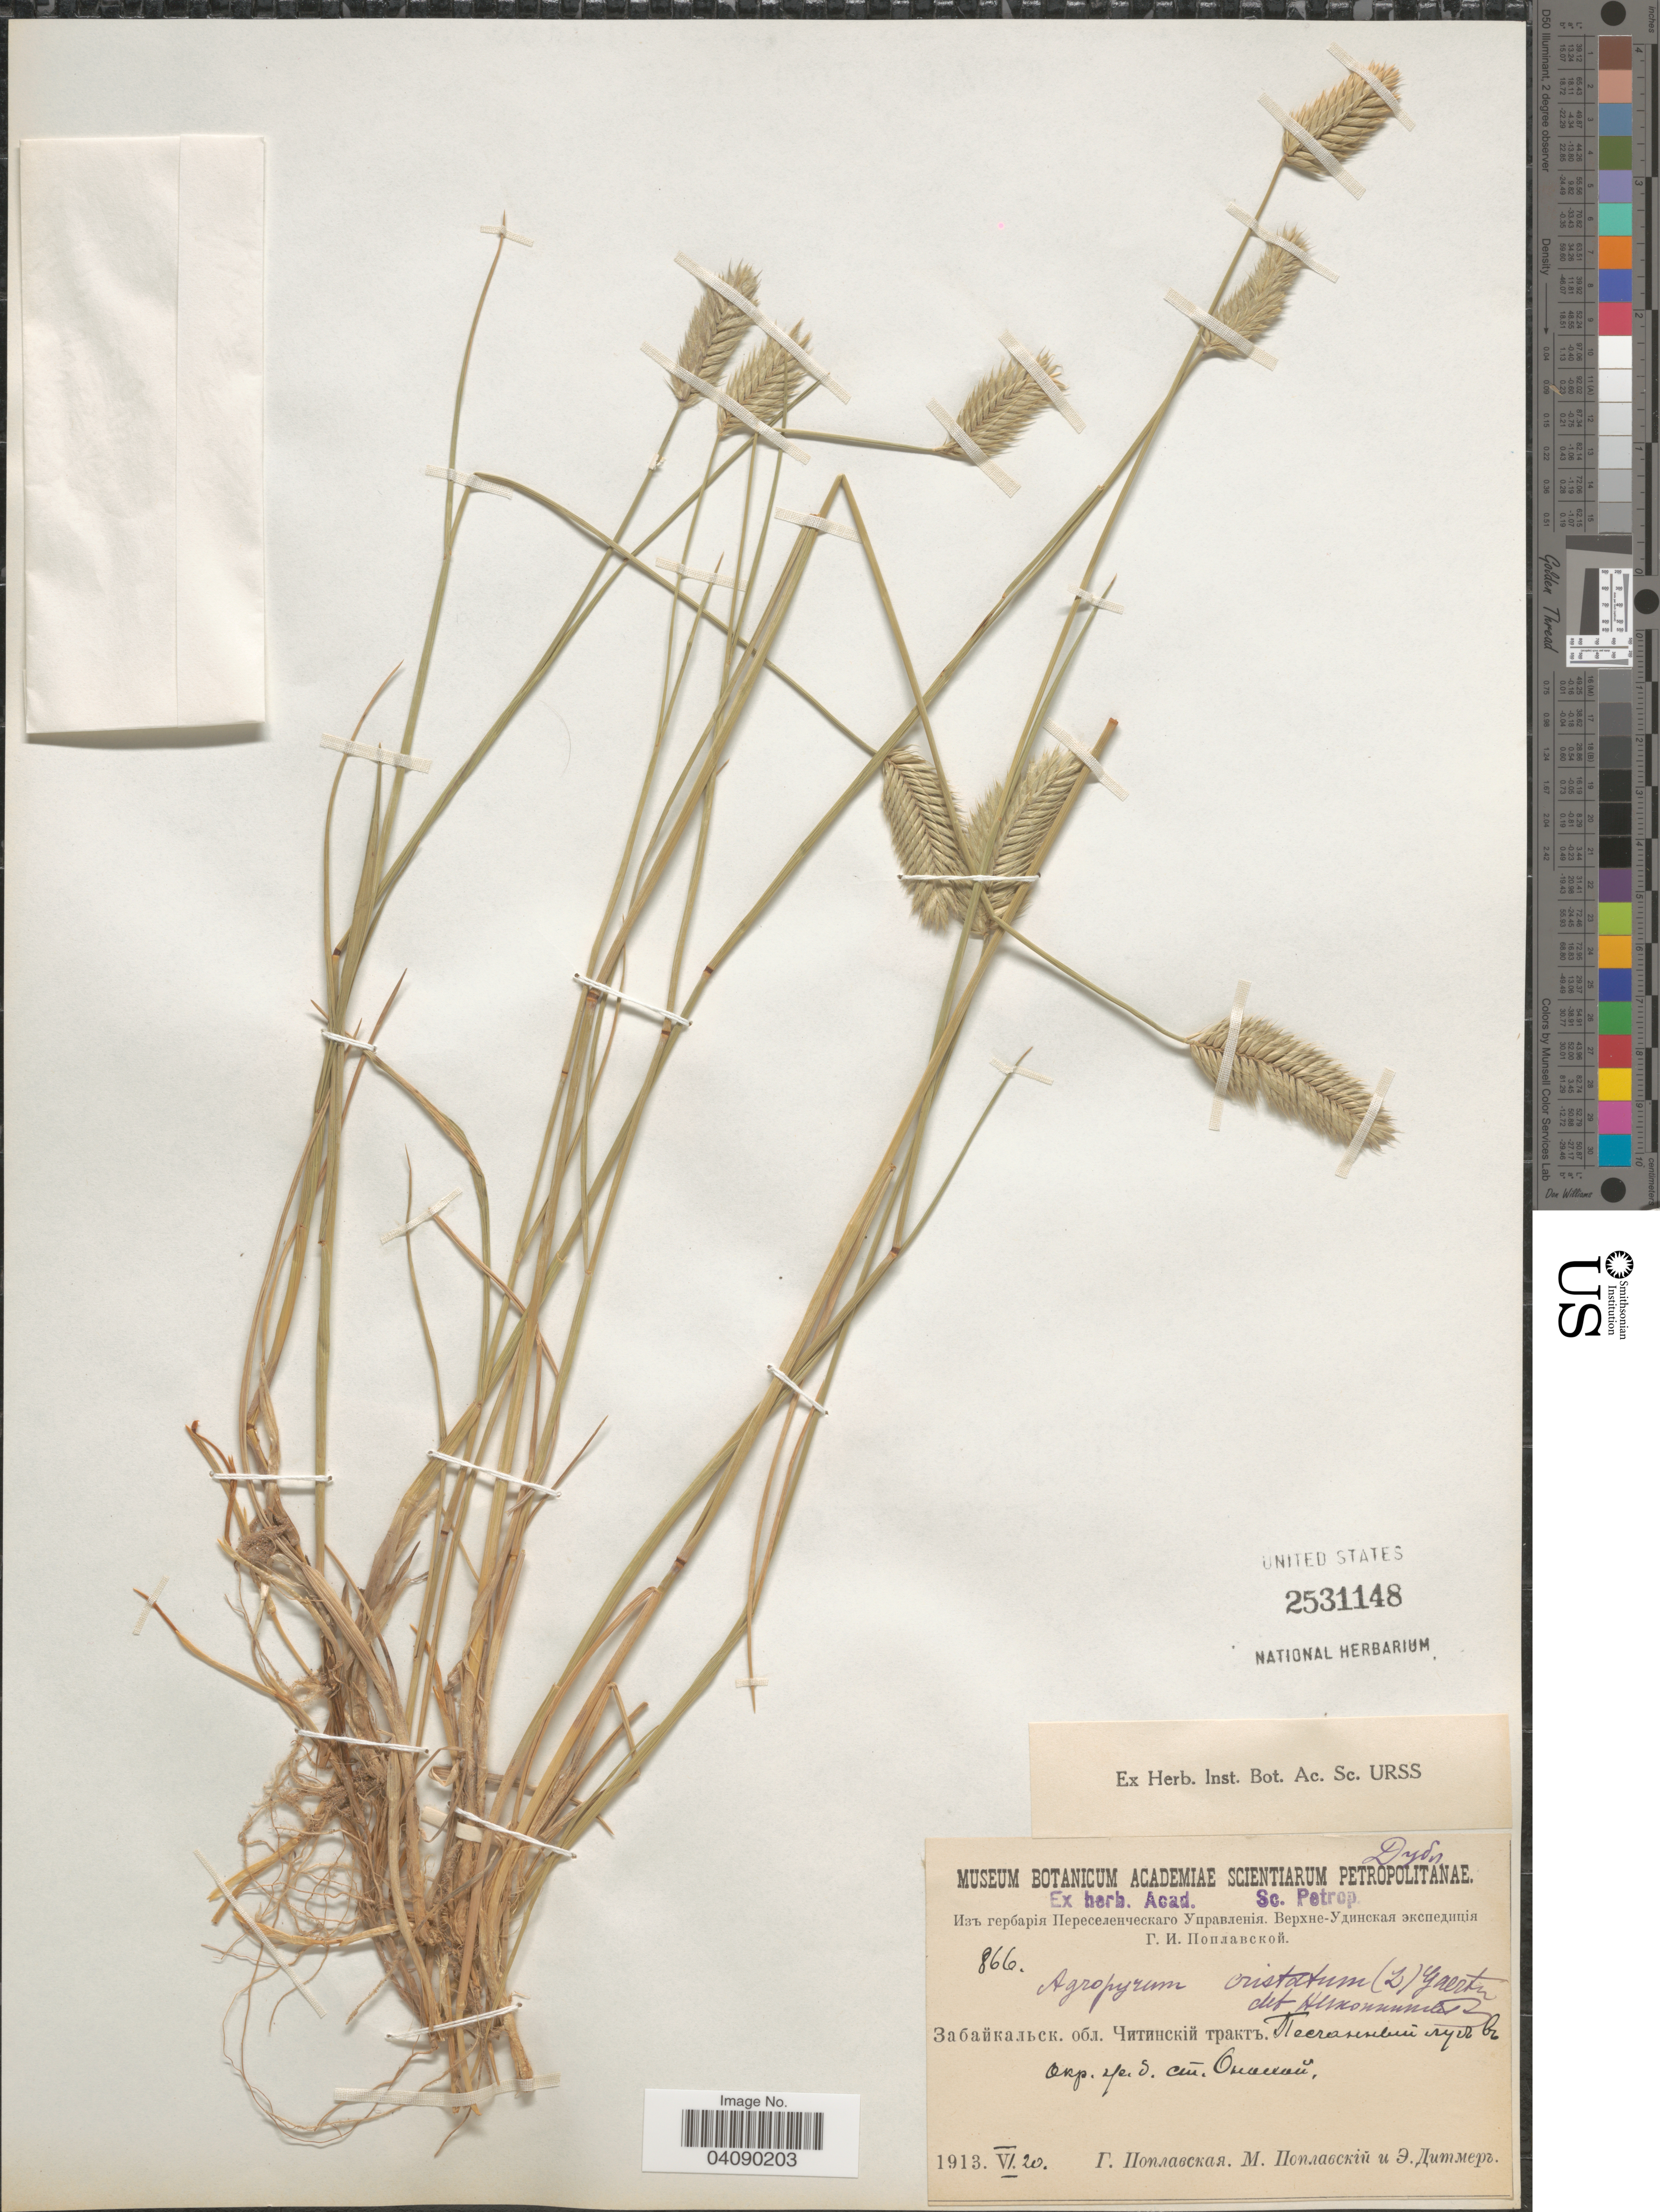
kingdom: Plantae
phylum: Tracheophyta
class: Liliopsida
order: Poales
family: Poaceae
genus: Agropyron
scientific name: Agropyron cristatum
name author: (L.) Gaertn.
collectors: G. Poplavskaya, X & X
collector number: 866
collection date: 1913-06-20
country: Russian Federation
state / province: Zabaykalsky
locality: Vicinity of railroad station Onokhoy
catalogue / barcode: US 2531148